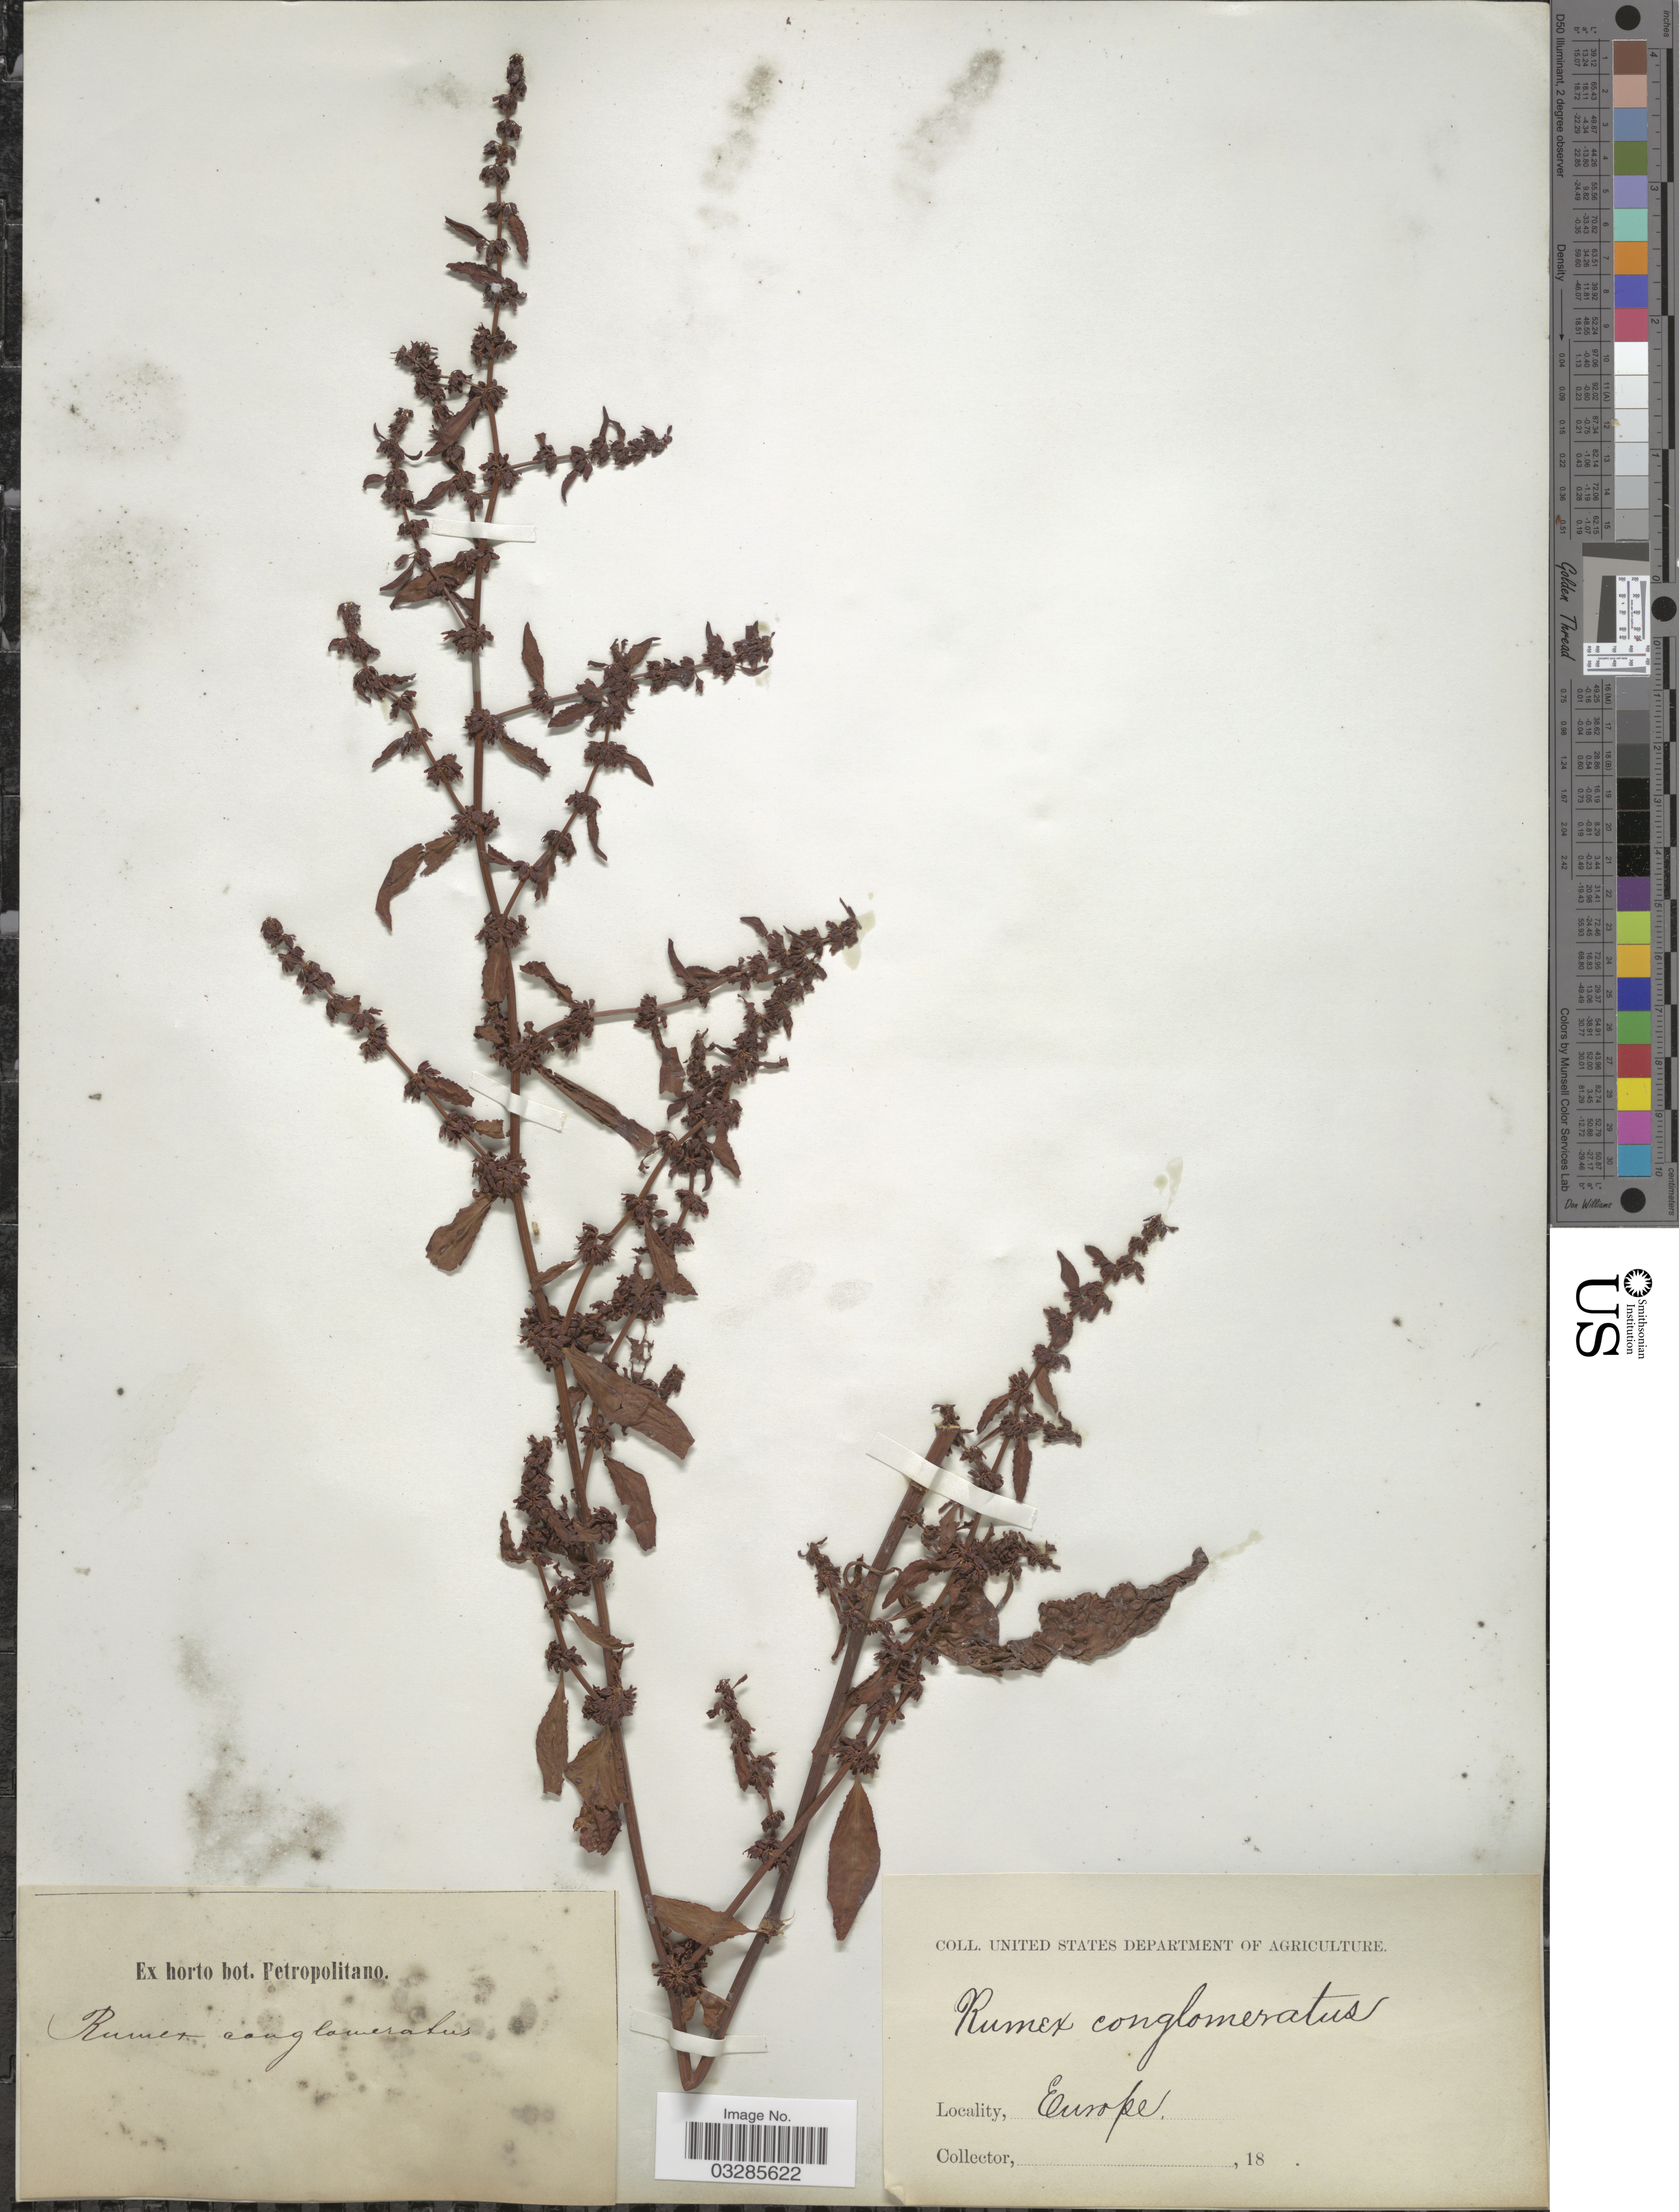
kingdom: Plantae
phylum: Tracheophyta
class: Magnoliopsida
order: Caryophyllales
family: Polygonaceae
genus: Rumex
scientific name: Rumex conglomeratus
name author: Murray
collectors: United States Department of Agriculture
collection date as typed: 18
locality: Europe.